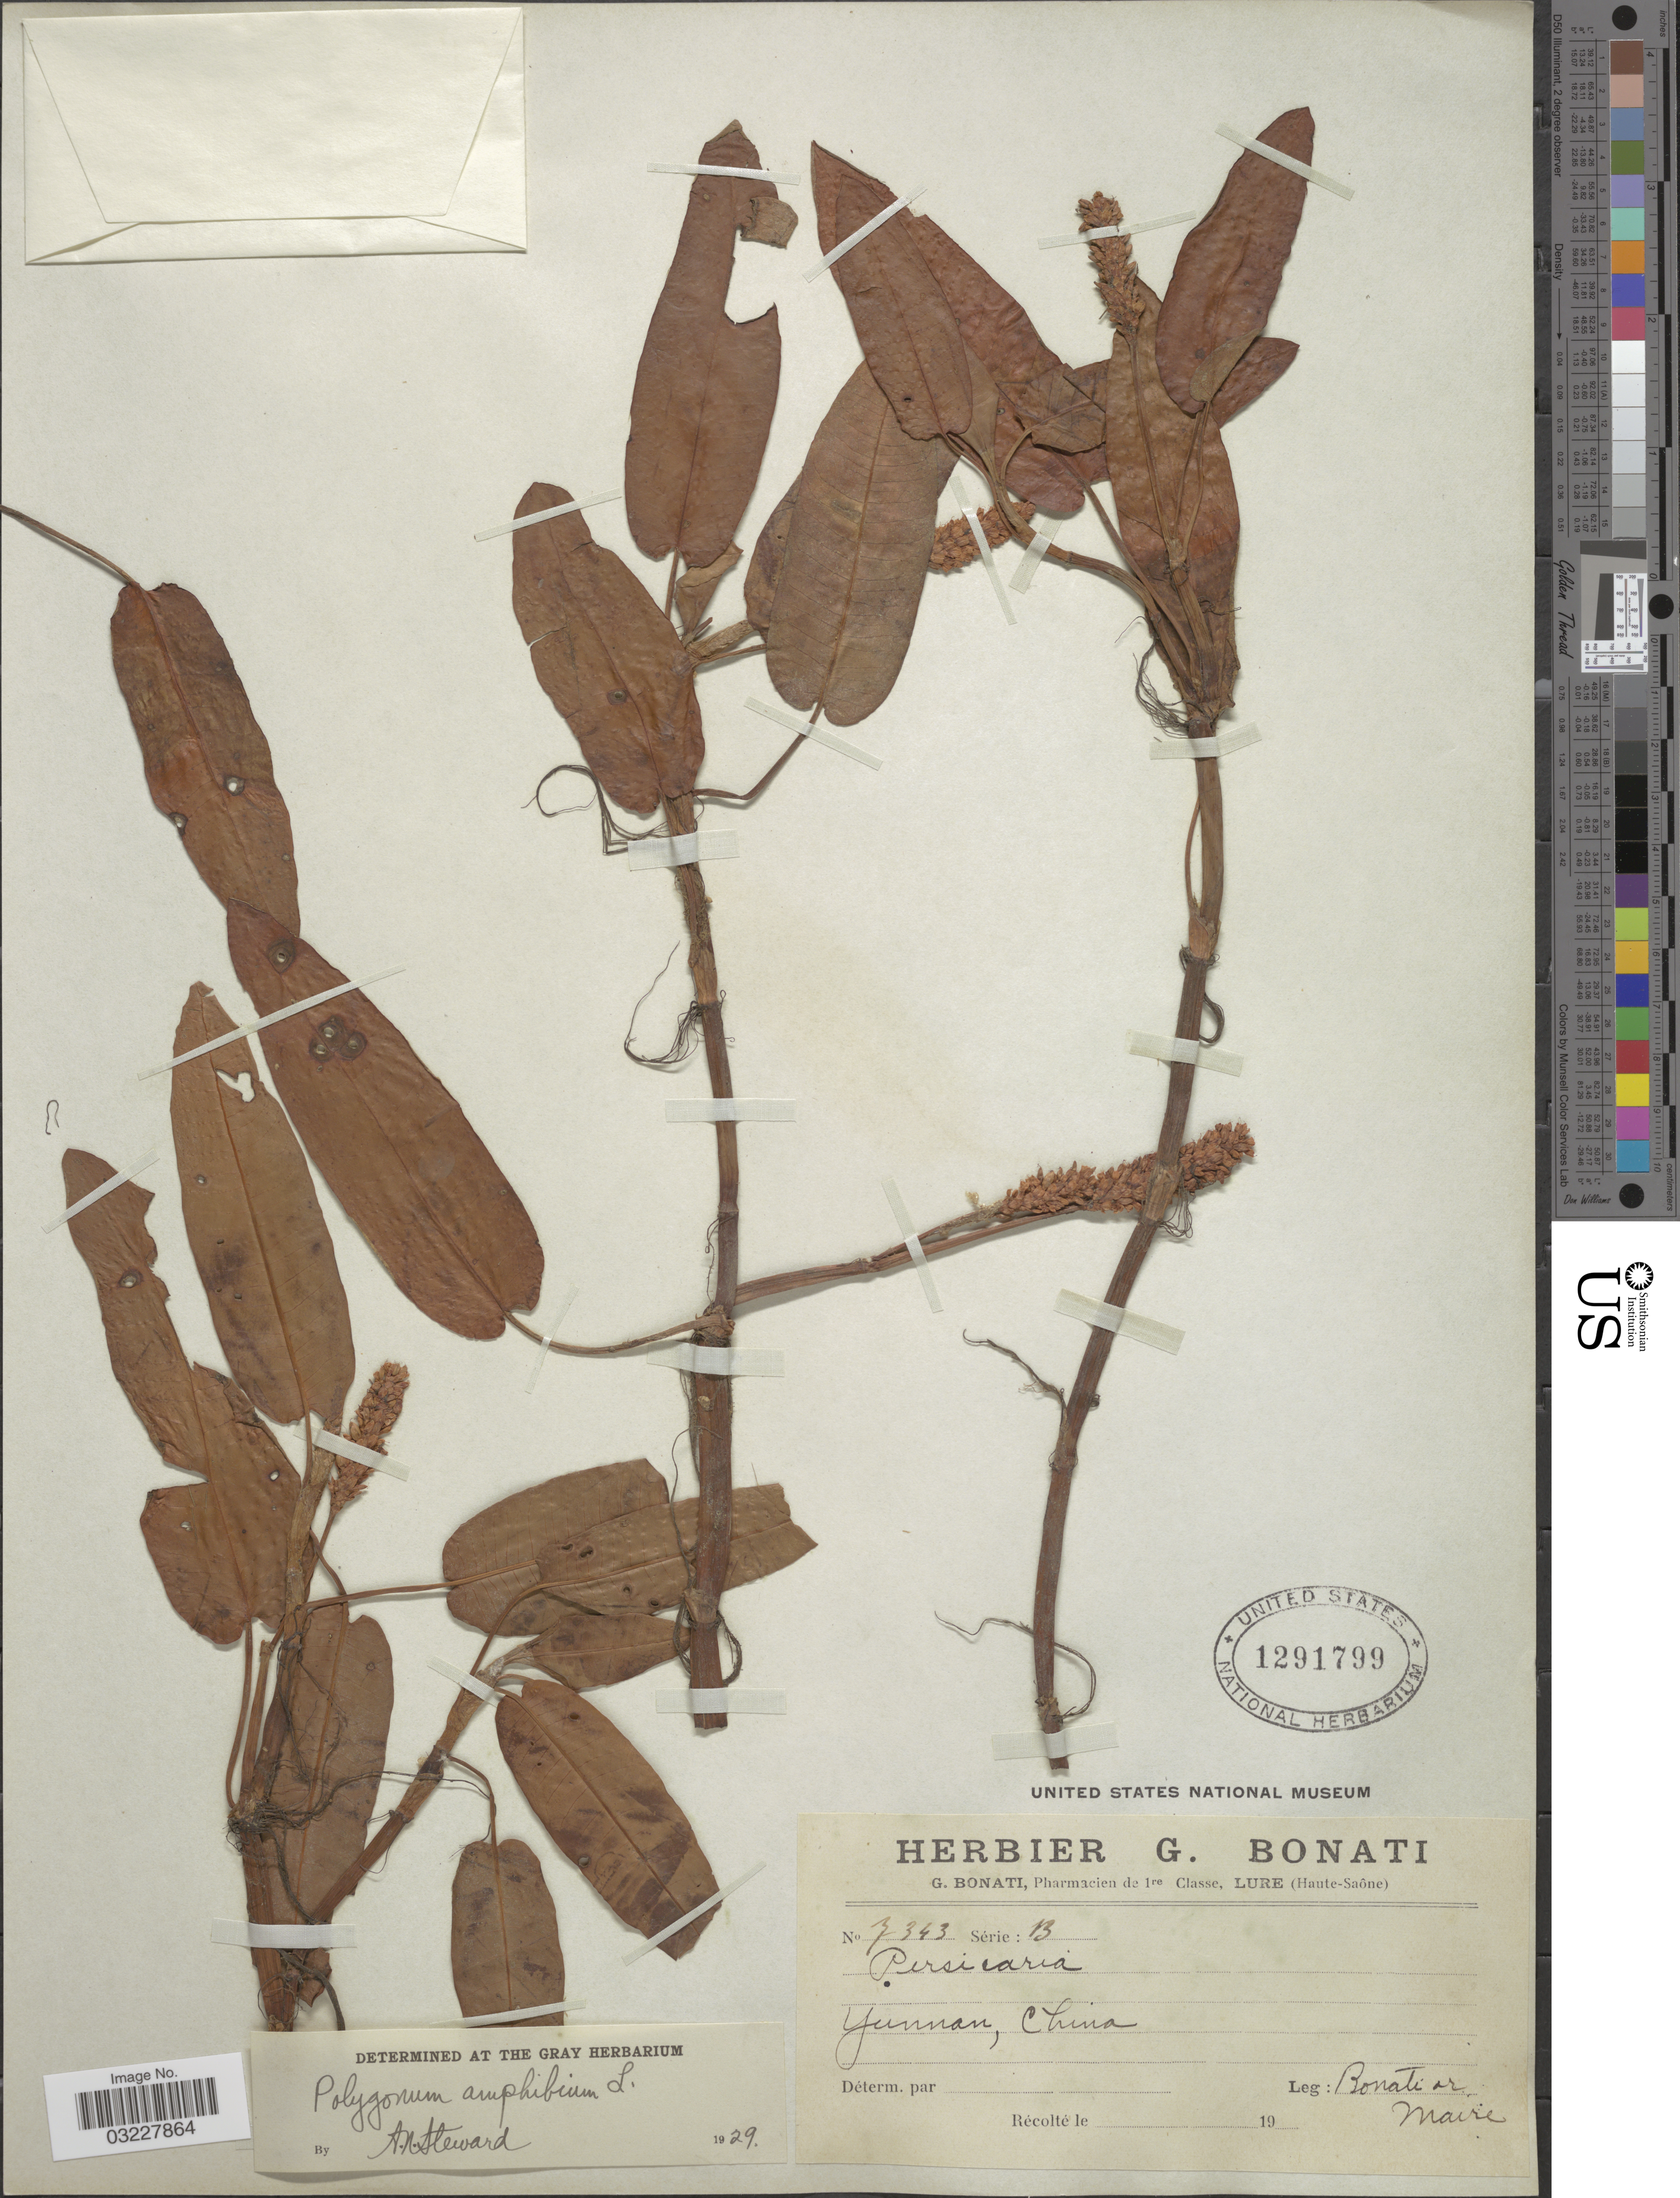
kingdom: Plantae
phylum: Tracheophyta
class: Magnoliopsida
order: Caryophyllales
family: Polygonaceae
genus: Polygonum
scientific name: Polygonum amphibium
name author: L.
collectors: G. Bonati & Maire, --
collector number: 7343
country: China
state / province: Yunnan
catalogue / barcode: US 1291799